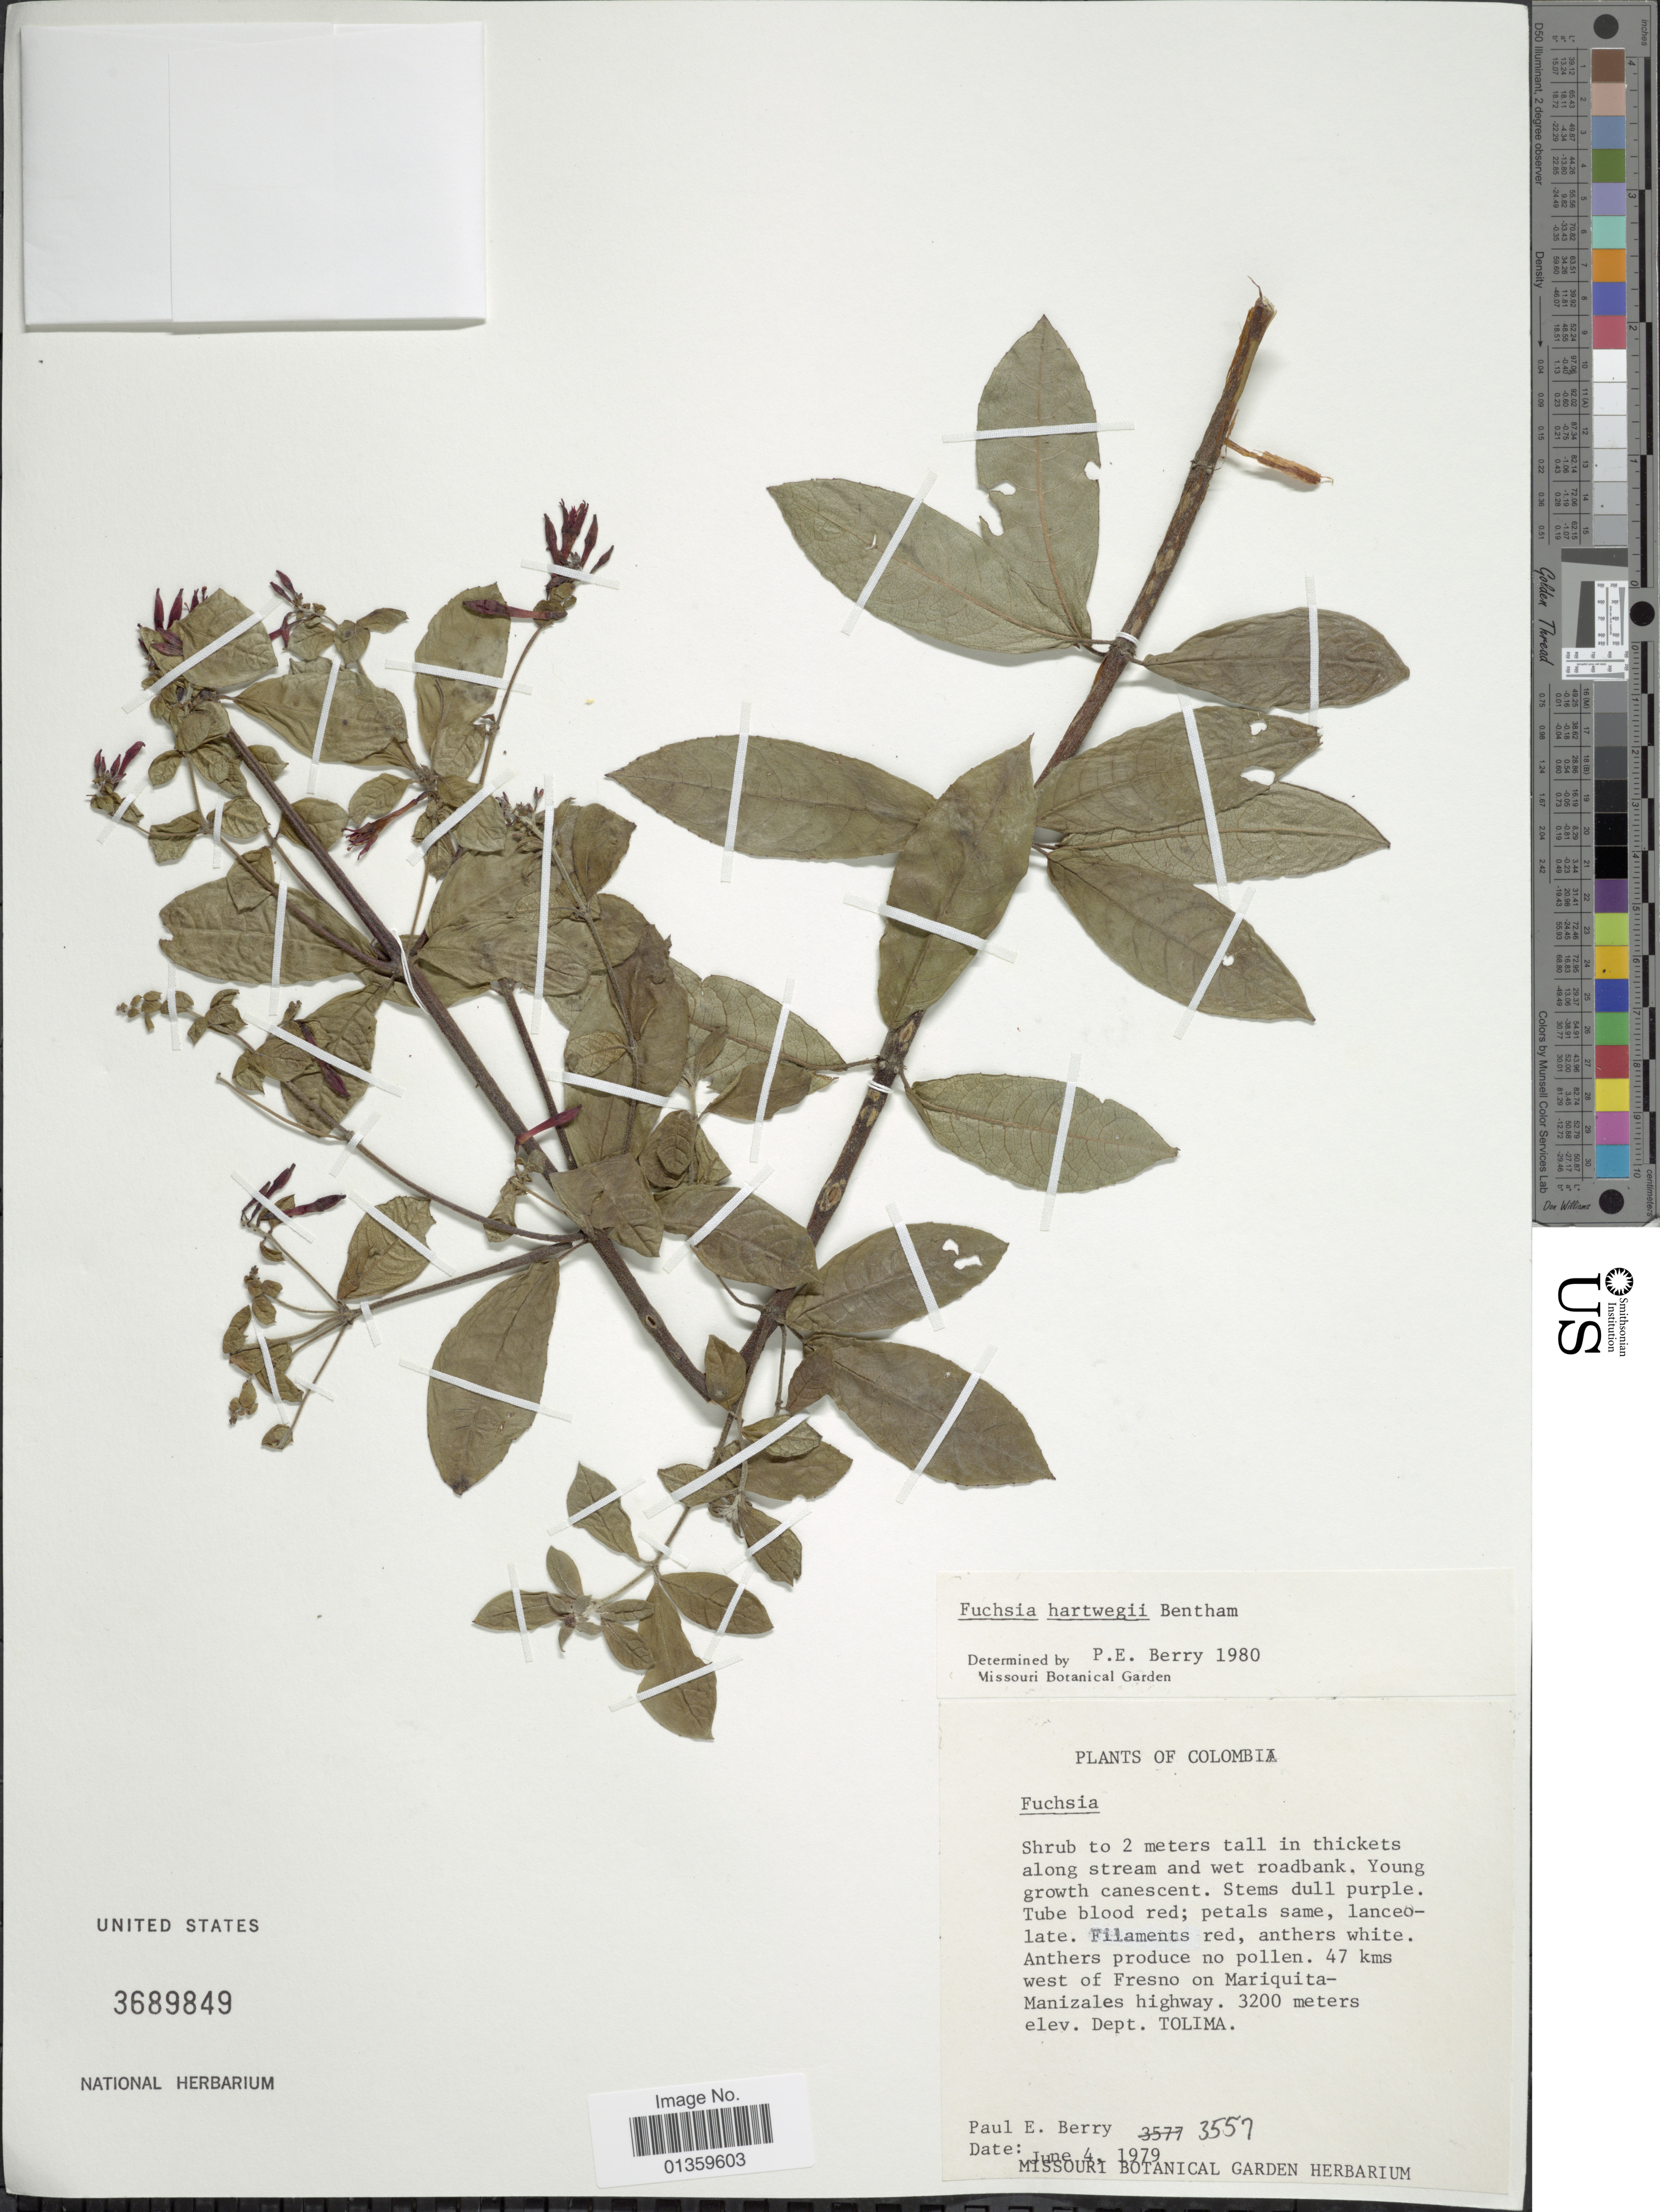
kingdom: Plantae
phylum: Tracheophyta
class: Magnoliopsida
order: Myrtales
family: Onagraceae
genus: Fuchsia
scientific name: Fuchsia hartwegii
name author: Benth.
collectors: P. E. Berry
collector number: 3557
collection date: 1979-06-04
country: Colombia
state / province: Tolima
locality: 47 kms west of Fresno on Mariquita-Manizales highway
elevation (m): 3200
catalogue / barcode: US 3689849